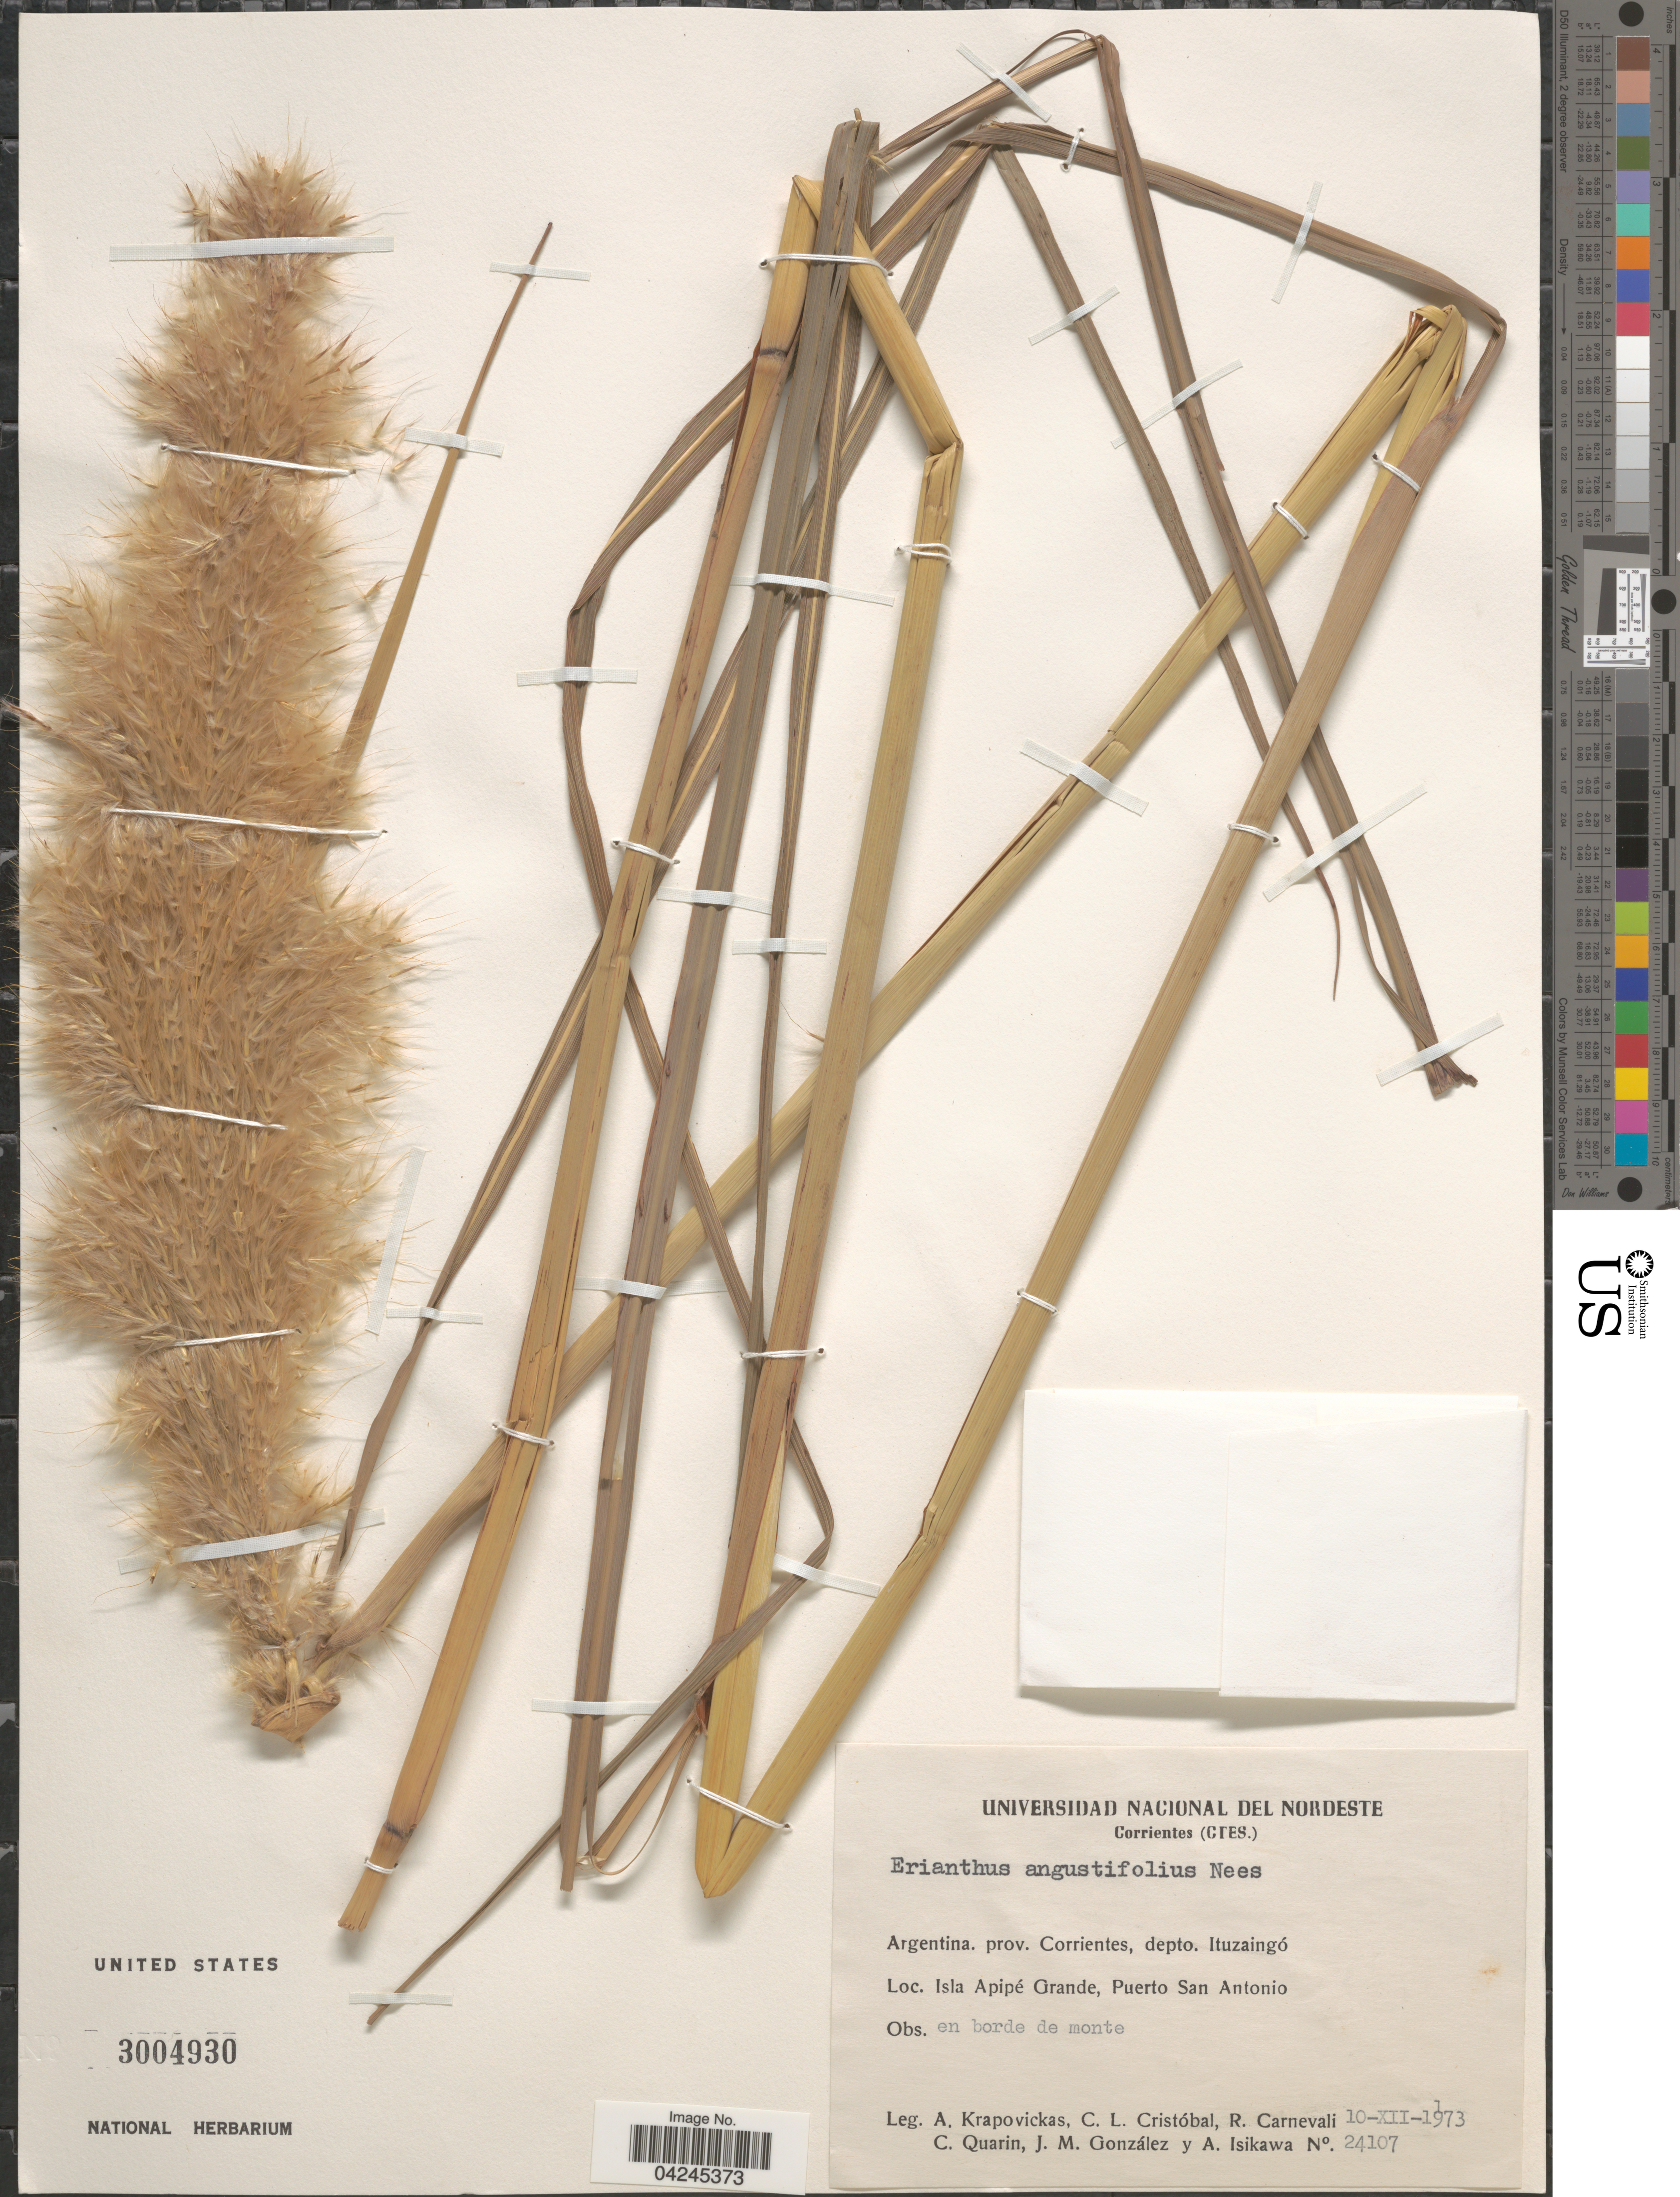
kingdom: Plantae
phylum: Tracheophyta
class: Liliopsida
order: Poales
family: Poaceae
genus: Erianthus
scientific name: Erianthus asper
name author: Nees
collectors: A. Krapovickas, C. L. Cristóbal, R. Carnevali, C. Quarin & et al.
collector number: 24107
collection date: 1973-12-10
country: Argentina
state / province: Corrientes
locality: Depto. Ituzaingó. Isla Apipé Grande, Puerto San Antonio.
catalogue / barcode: US 3004930